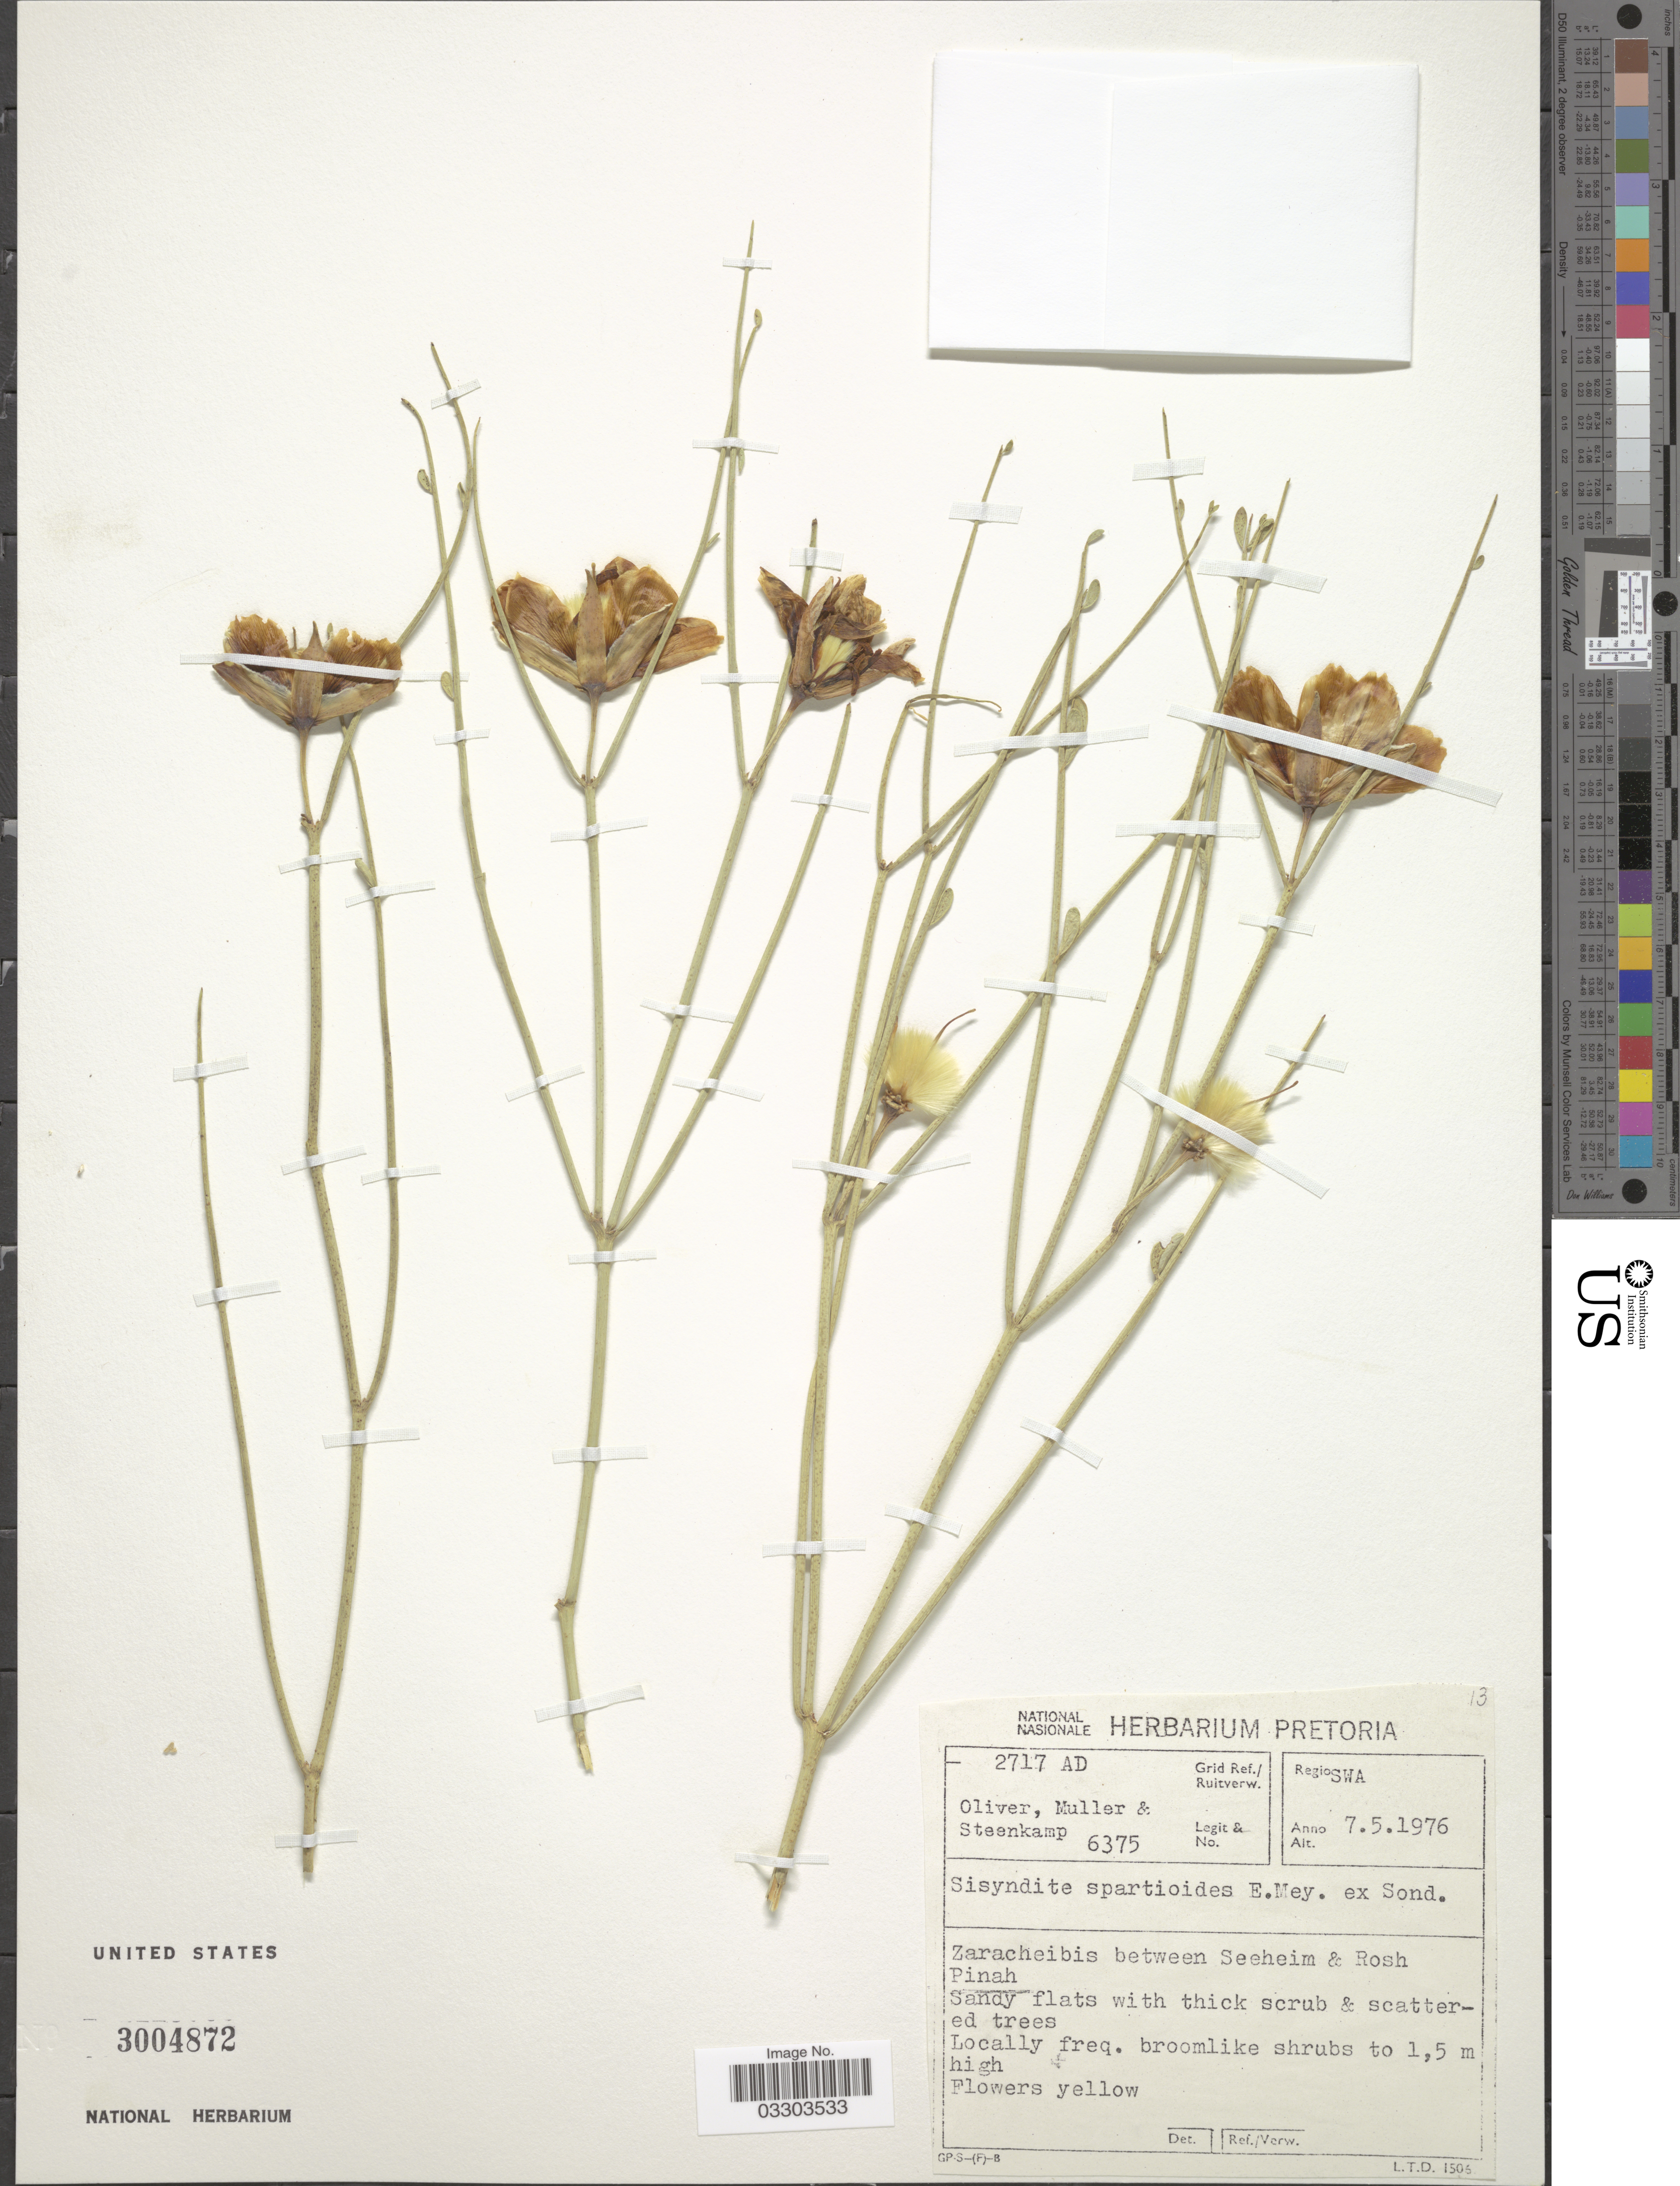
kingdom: Plantae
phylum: Tracheophyta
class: Magnoliopsida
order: Zygophyllales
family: Zygophyllaceae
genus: Sisyndite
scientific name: Sisyndite spartea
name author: E. Mey. ex Sond.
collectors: Oliver, --, -- Müller & -- Steenkamp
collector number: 6375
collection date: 1976-05-07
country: Namibia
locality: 2717 AD Grid Ref./ Ruitverw. Regio SWA. Zaracheibis between Seeheim & Rosh Pinah.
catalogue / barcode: US 3004872